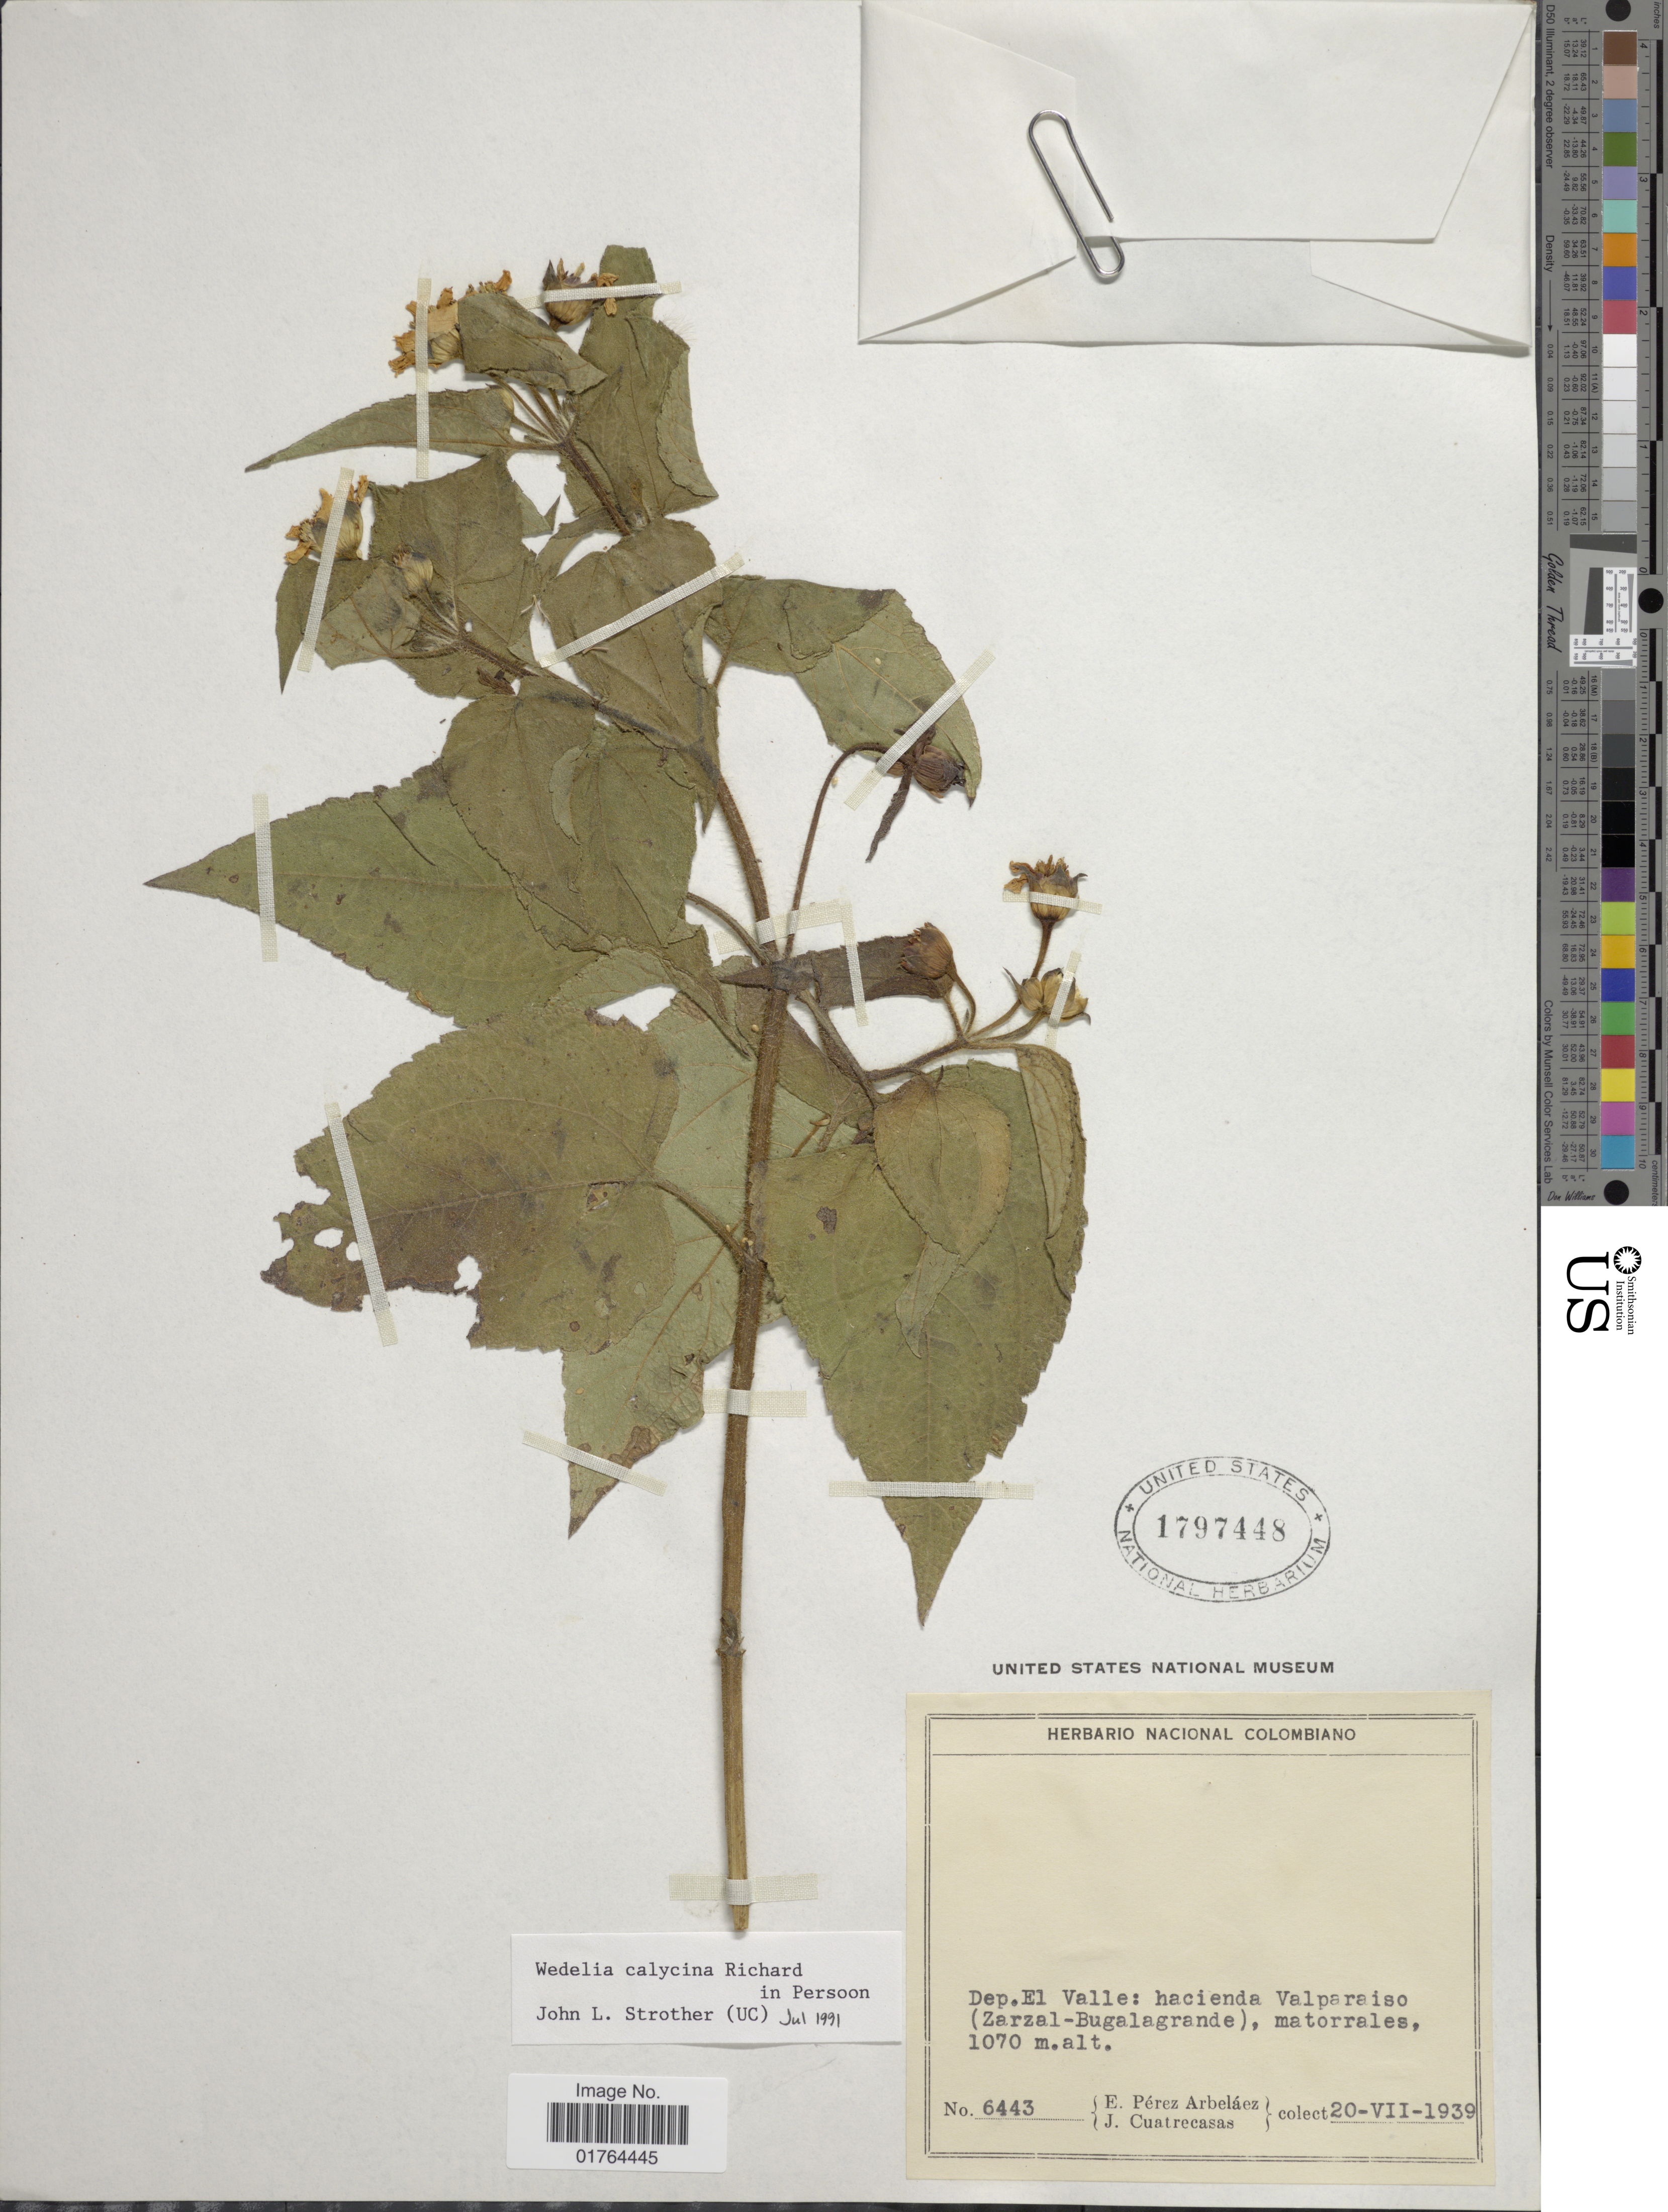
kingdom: Plantae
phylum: Tracheophyta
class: Magnoliopsida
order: Asterales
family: Asteraceae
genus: Wedelia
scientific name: Wedelia calycina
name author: Rich.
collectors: E. Pérez Arbeláez & J. Cuatrecasas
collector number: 6443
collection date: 1939-07-20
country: Colombia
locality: Dep. El Valle, hacienda Valparaiso (Zarzal-Bugalagrande)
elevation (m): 1070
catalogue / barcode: US 1797448